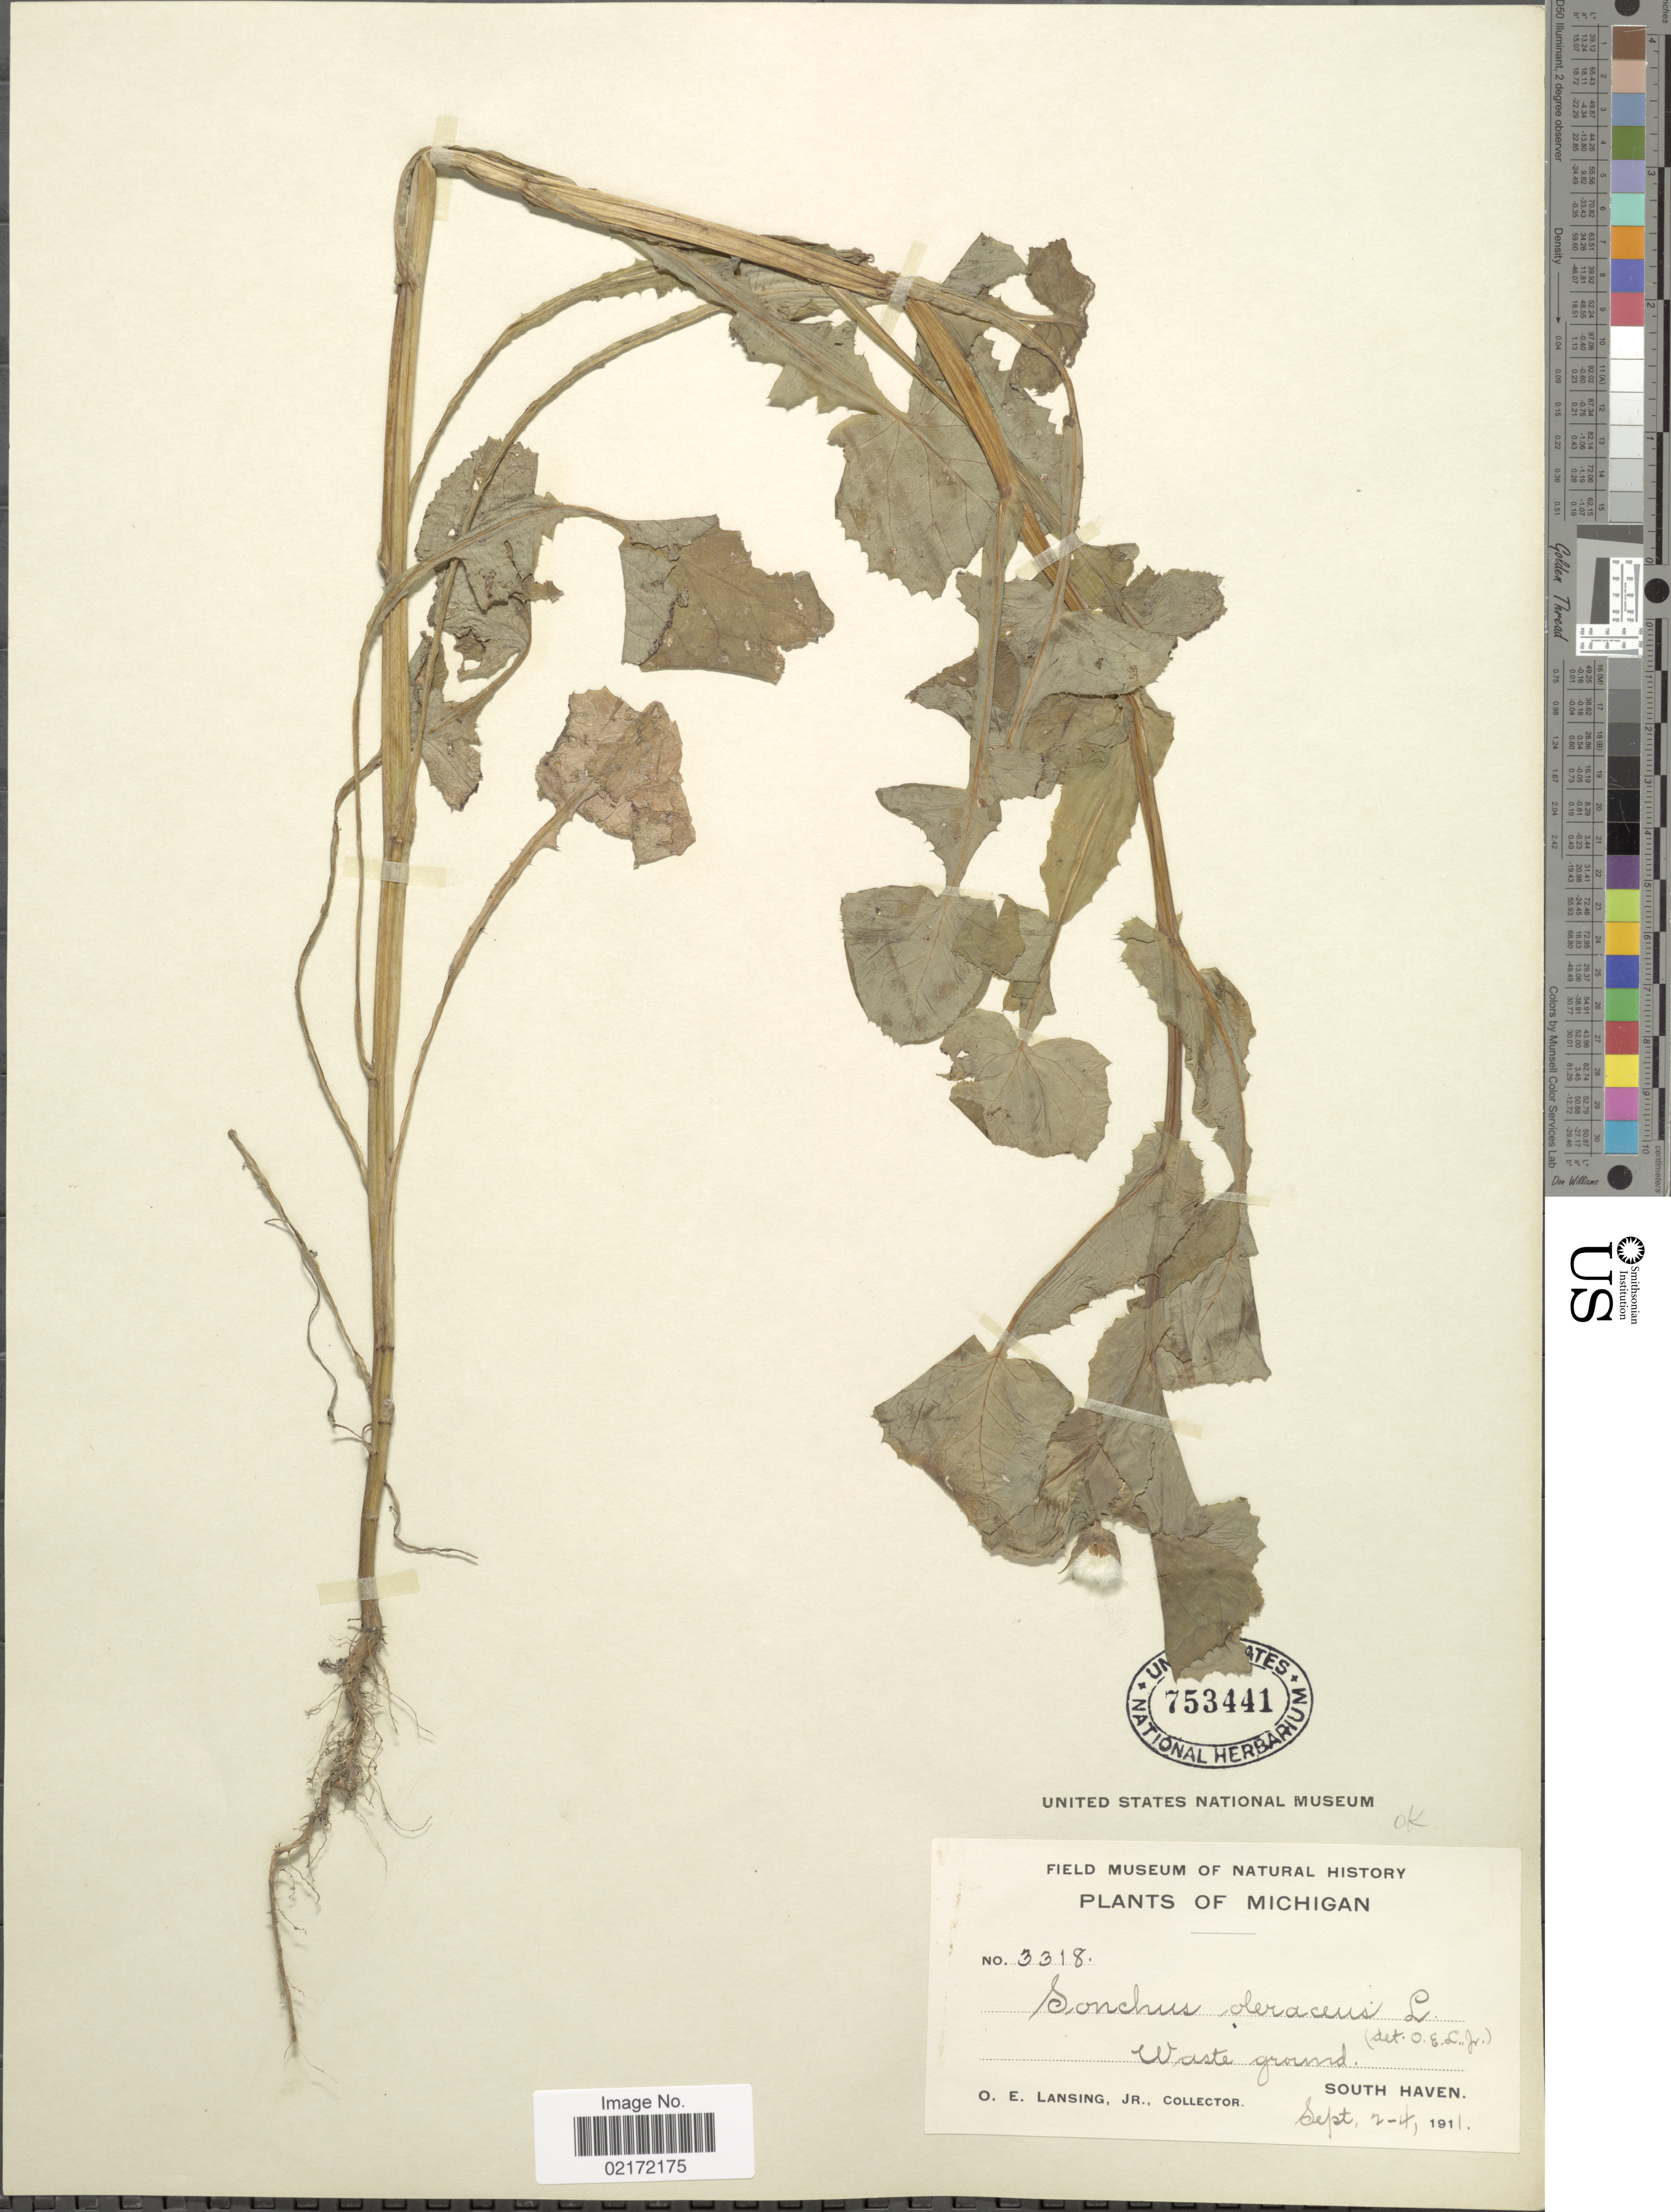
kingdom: Plantae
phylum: Tracheophyta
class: Magnoliopsida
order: Asterales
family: Asteraceae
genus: Sonchus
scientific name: Sonchus oleraceus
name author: L.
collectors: O. Lansing Jr.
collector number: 3318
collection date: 1911-09-02/1911-09-04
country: United States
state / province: Michigan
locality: Waste ground, South Haven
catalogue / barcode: US 753441